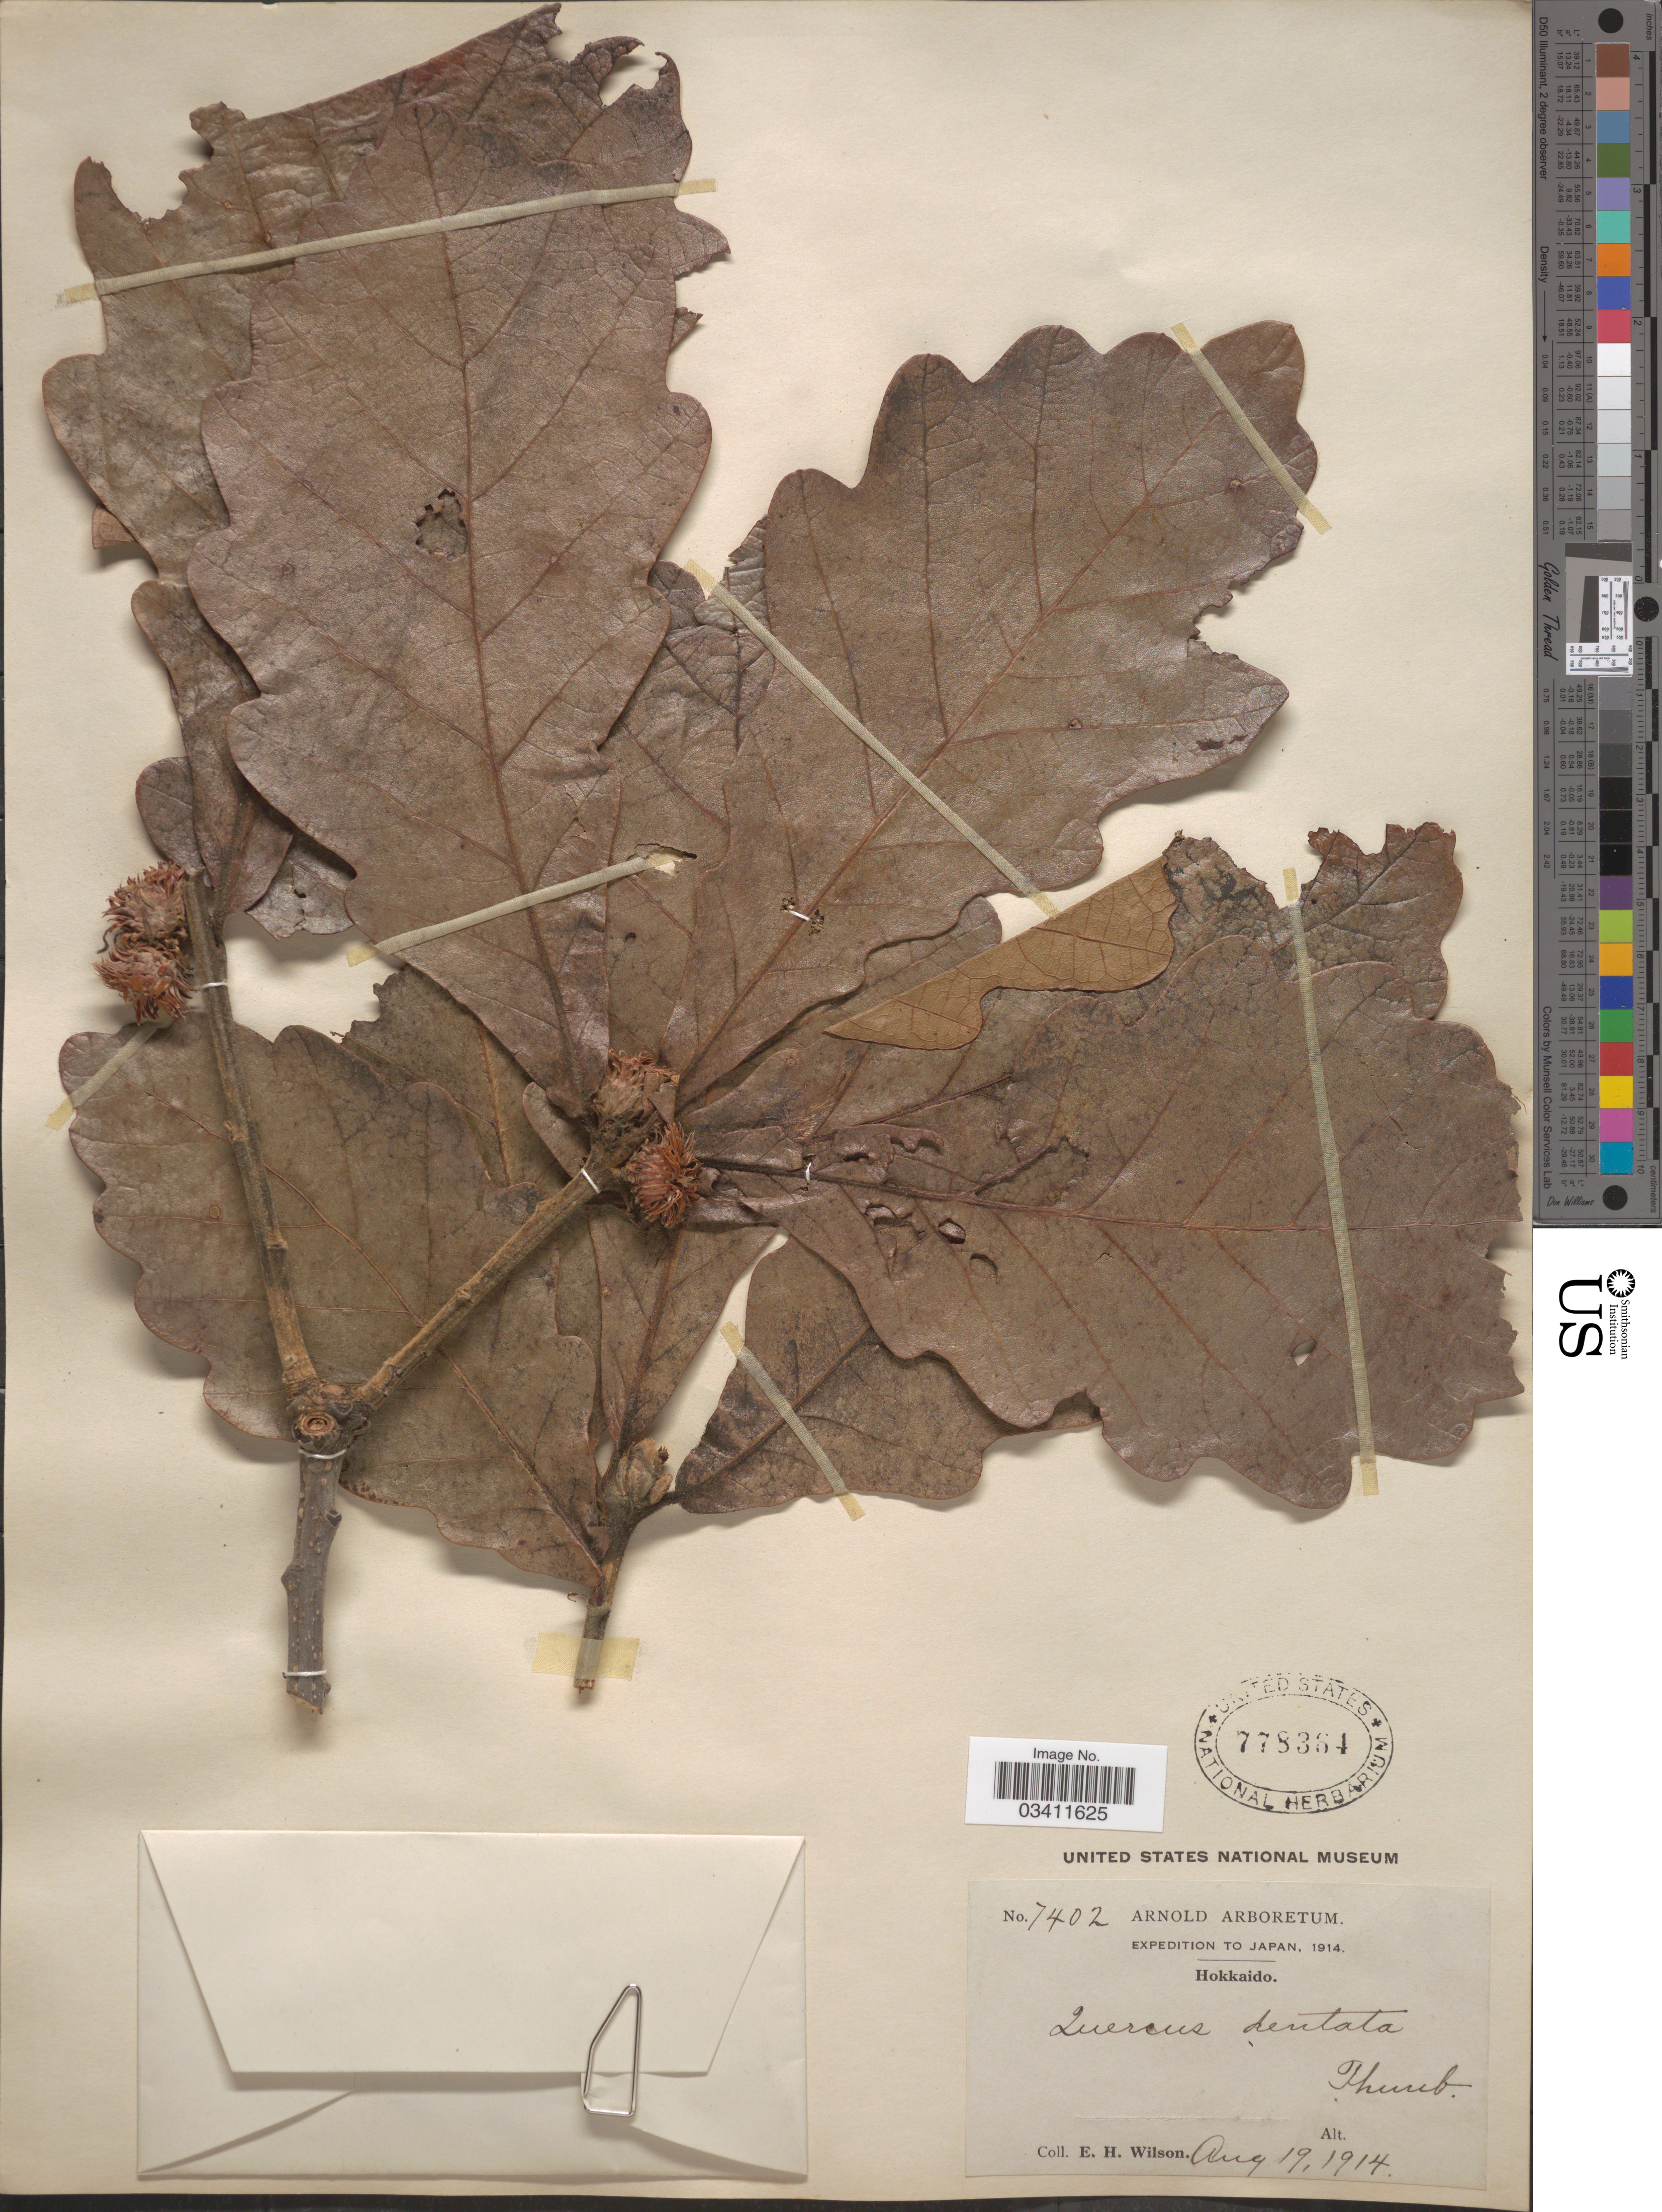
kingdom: Plantae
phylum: Tracheophyta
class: Magnoliopsida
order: Fagales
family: Fagaceae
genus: Quercus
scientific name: Quercus dentata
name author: Thunb.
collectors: E. Wilson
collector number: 7402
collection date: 1914-08-19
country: Japan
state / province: Hokkaidō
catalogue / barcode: US 778364